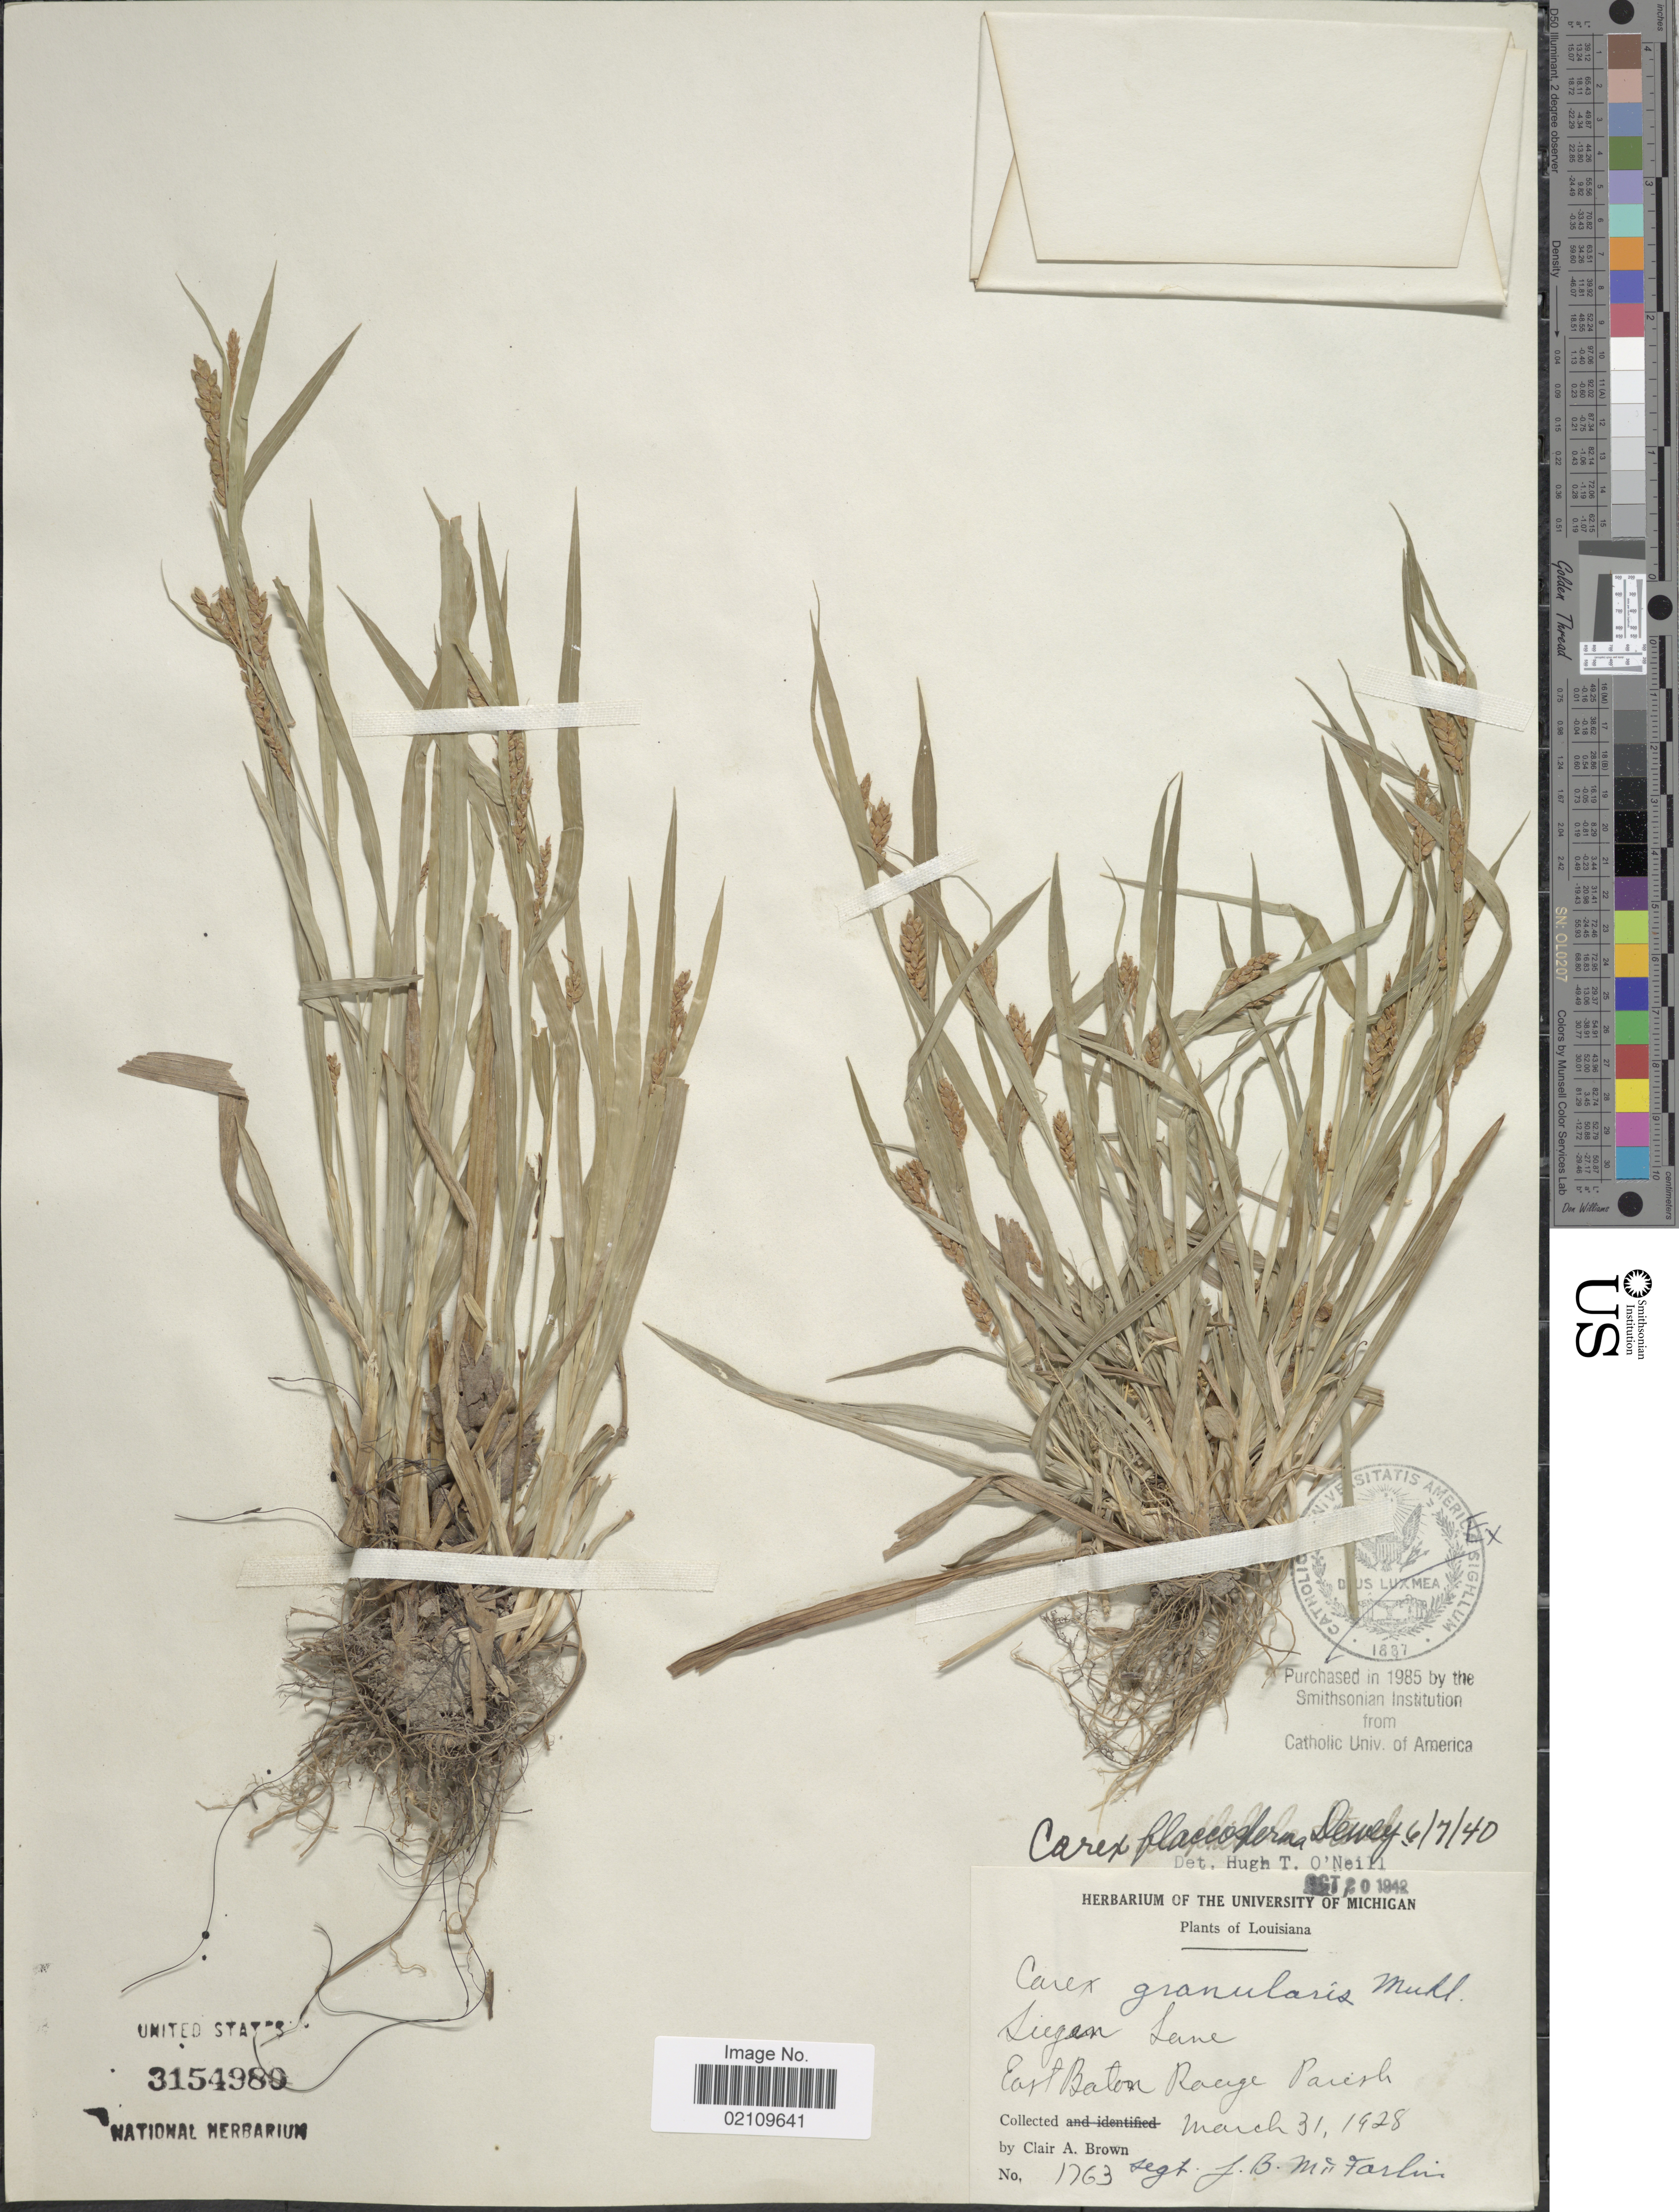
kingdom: Plantae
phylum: Tracheophyta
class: Liliopsida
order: Poales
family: Cyperaceae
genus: Carex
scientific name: Carex flaccosperma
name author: Dewey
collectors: C. A. Brown & J. McFarlin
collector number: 1763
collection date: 1928-03-31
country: United States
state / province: Louisiana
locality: Siegan Lane. East Baton Rouge Parish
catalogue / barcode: US 3154980